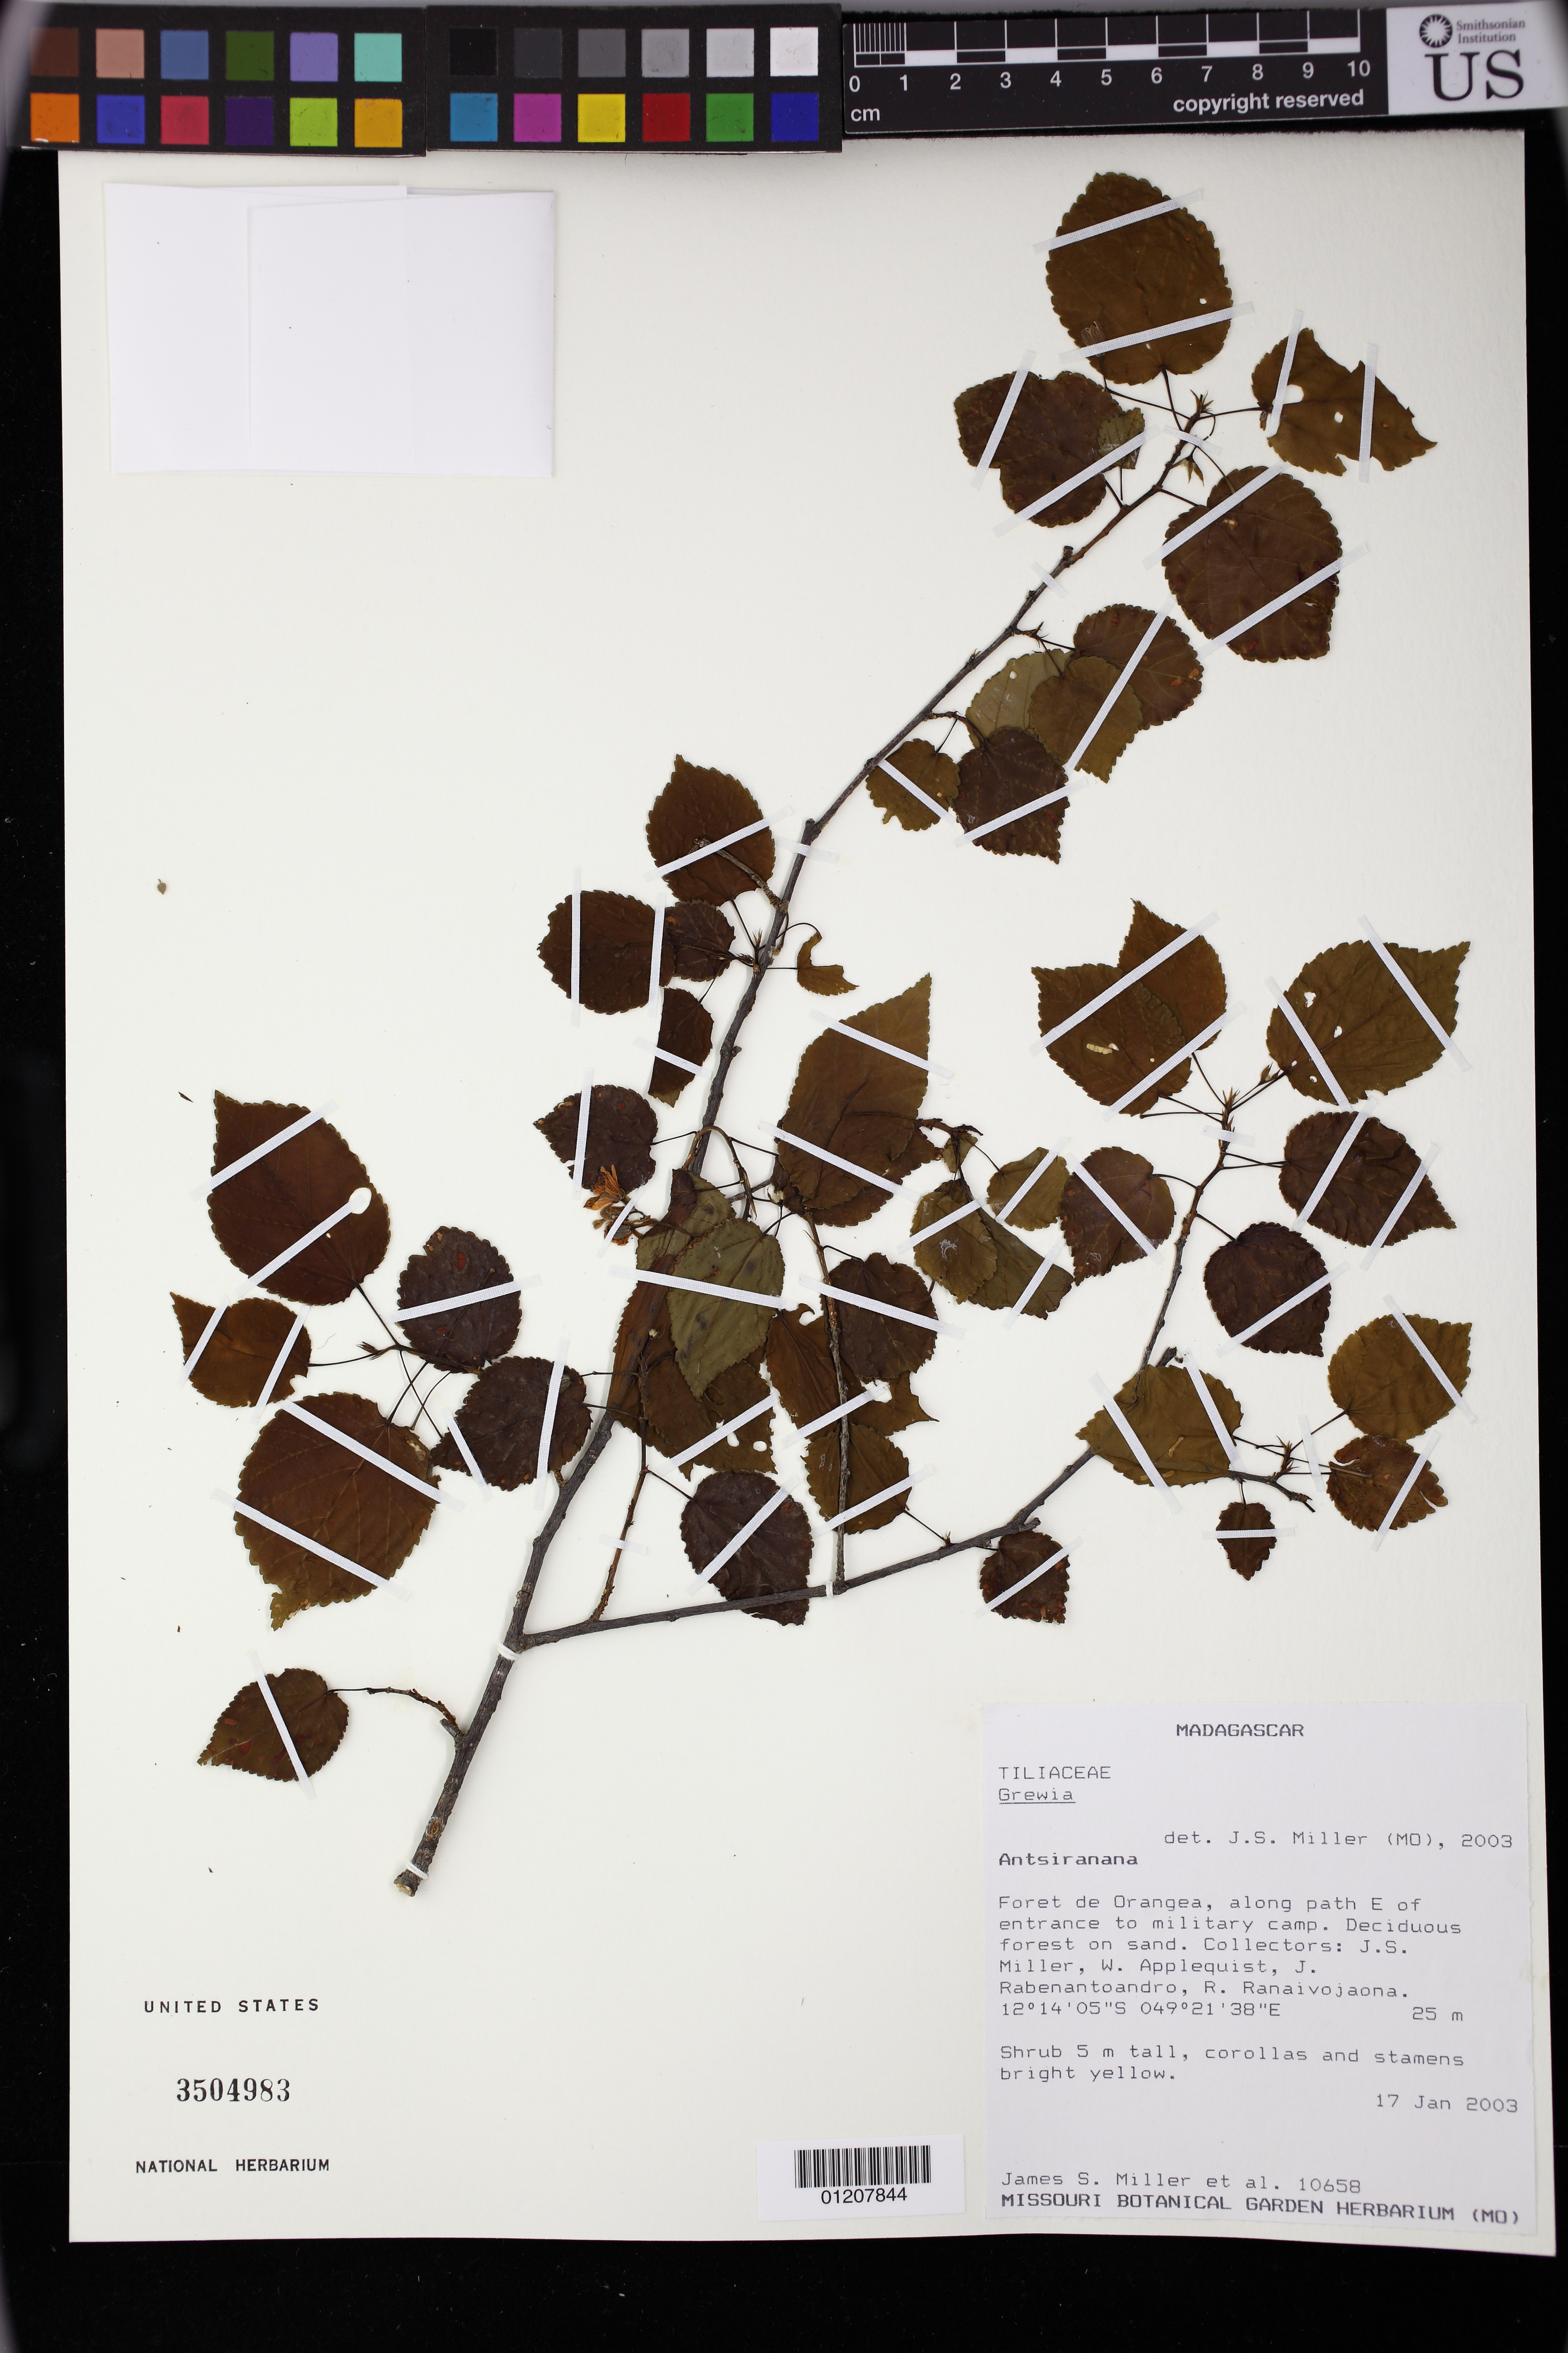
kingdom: Plantae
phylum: Tracheophyta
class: Magnoliopsida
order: Malvales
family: Malvaceae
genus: Grewia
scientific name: Grewia picta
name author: Baill.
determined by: Dorr, Laurence J., Curator (BOT), Smithsonian Institution - National Museum of Natural History (UNITED STATES)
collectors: J. S. Miller, W. Applequist, J. Rabenantoandro & R. Ranaivojaona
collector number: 10658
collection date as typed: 17 Jan 2003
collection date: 2003-01-17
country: Madagascar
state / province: Diana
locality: Antsiranana. Foret de Orangea, along path E of entrance to military camp.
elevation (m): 25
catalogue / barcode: US 3504983